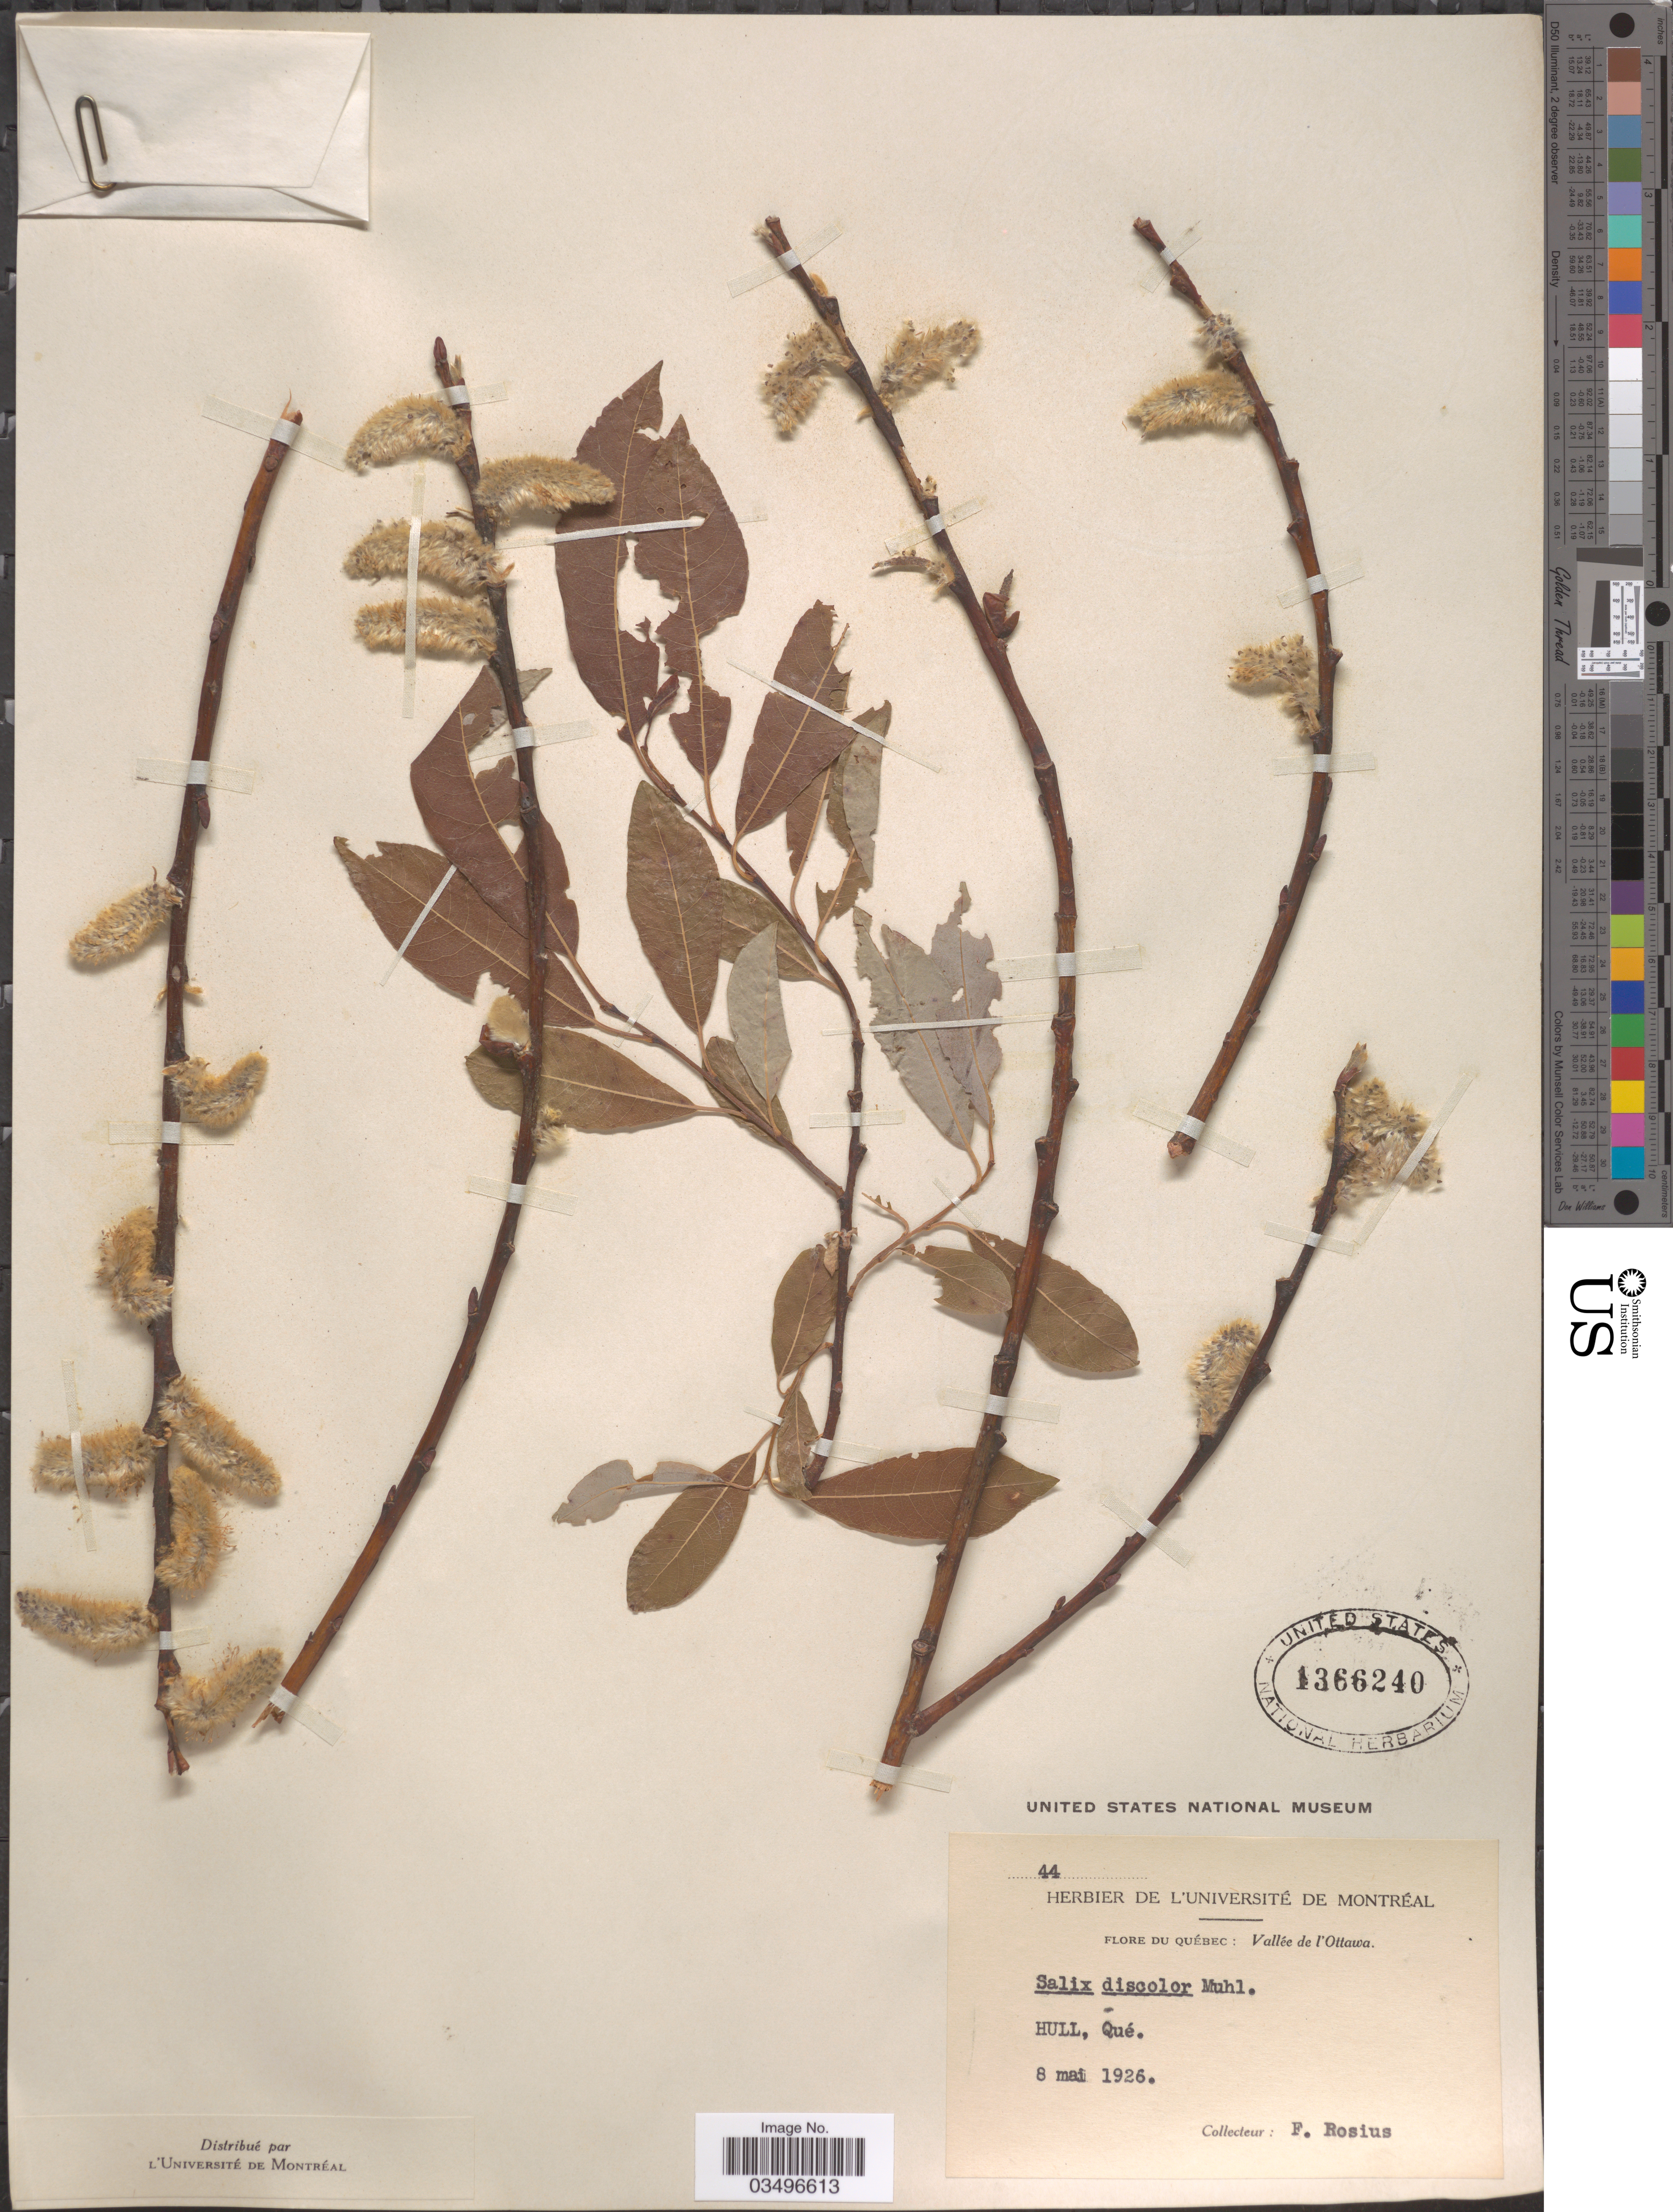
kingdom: Plantae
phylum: Tracheophyta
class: Magnoliopsida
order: Malpighiales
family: Salicaceae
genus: Salix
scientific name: Salix discolor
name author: Muhl.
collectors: F. Rosius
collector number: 44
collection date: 1926-05-08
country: Canada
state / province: Quebec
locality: Vallée de l'Ottawa. Hull.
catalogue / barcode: US 1366240